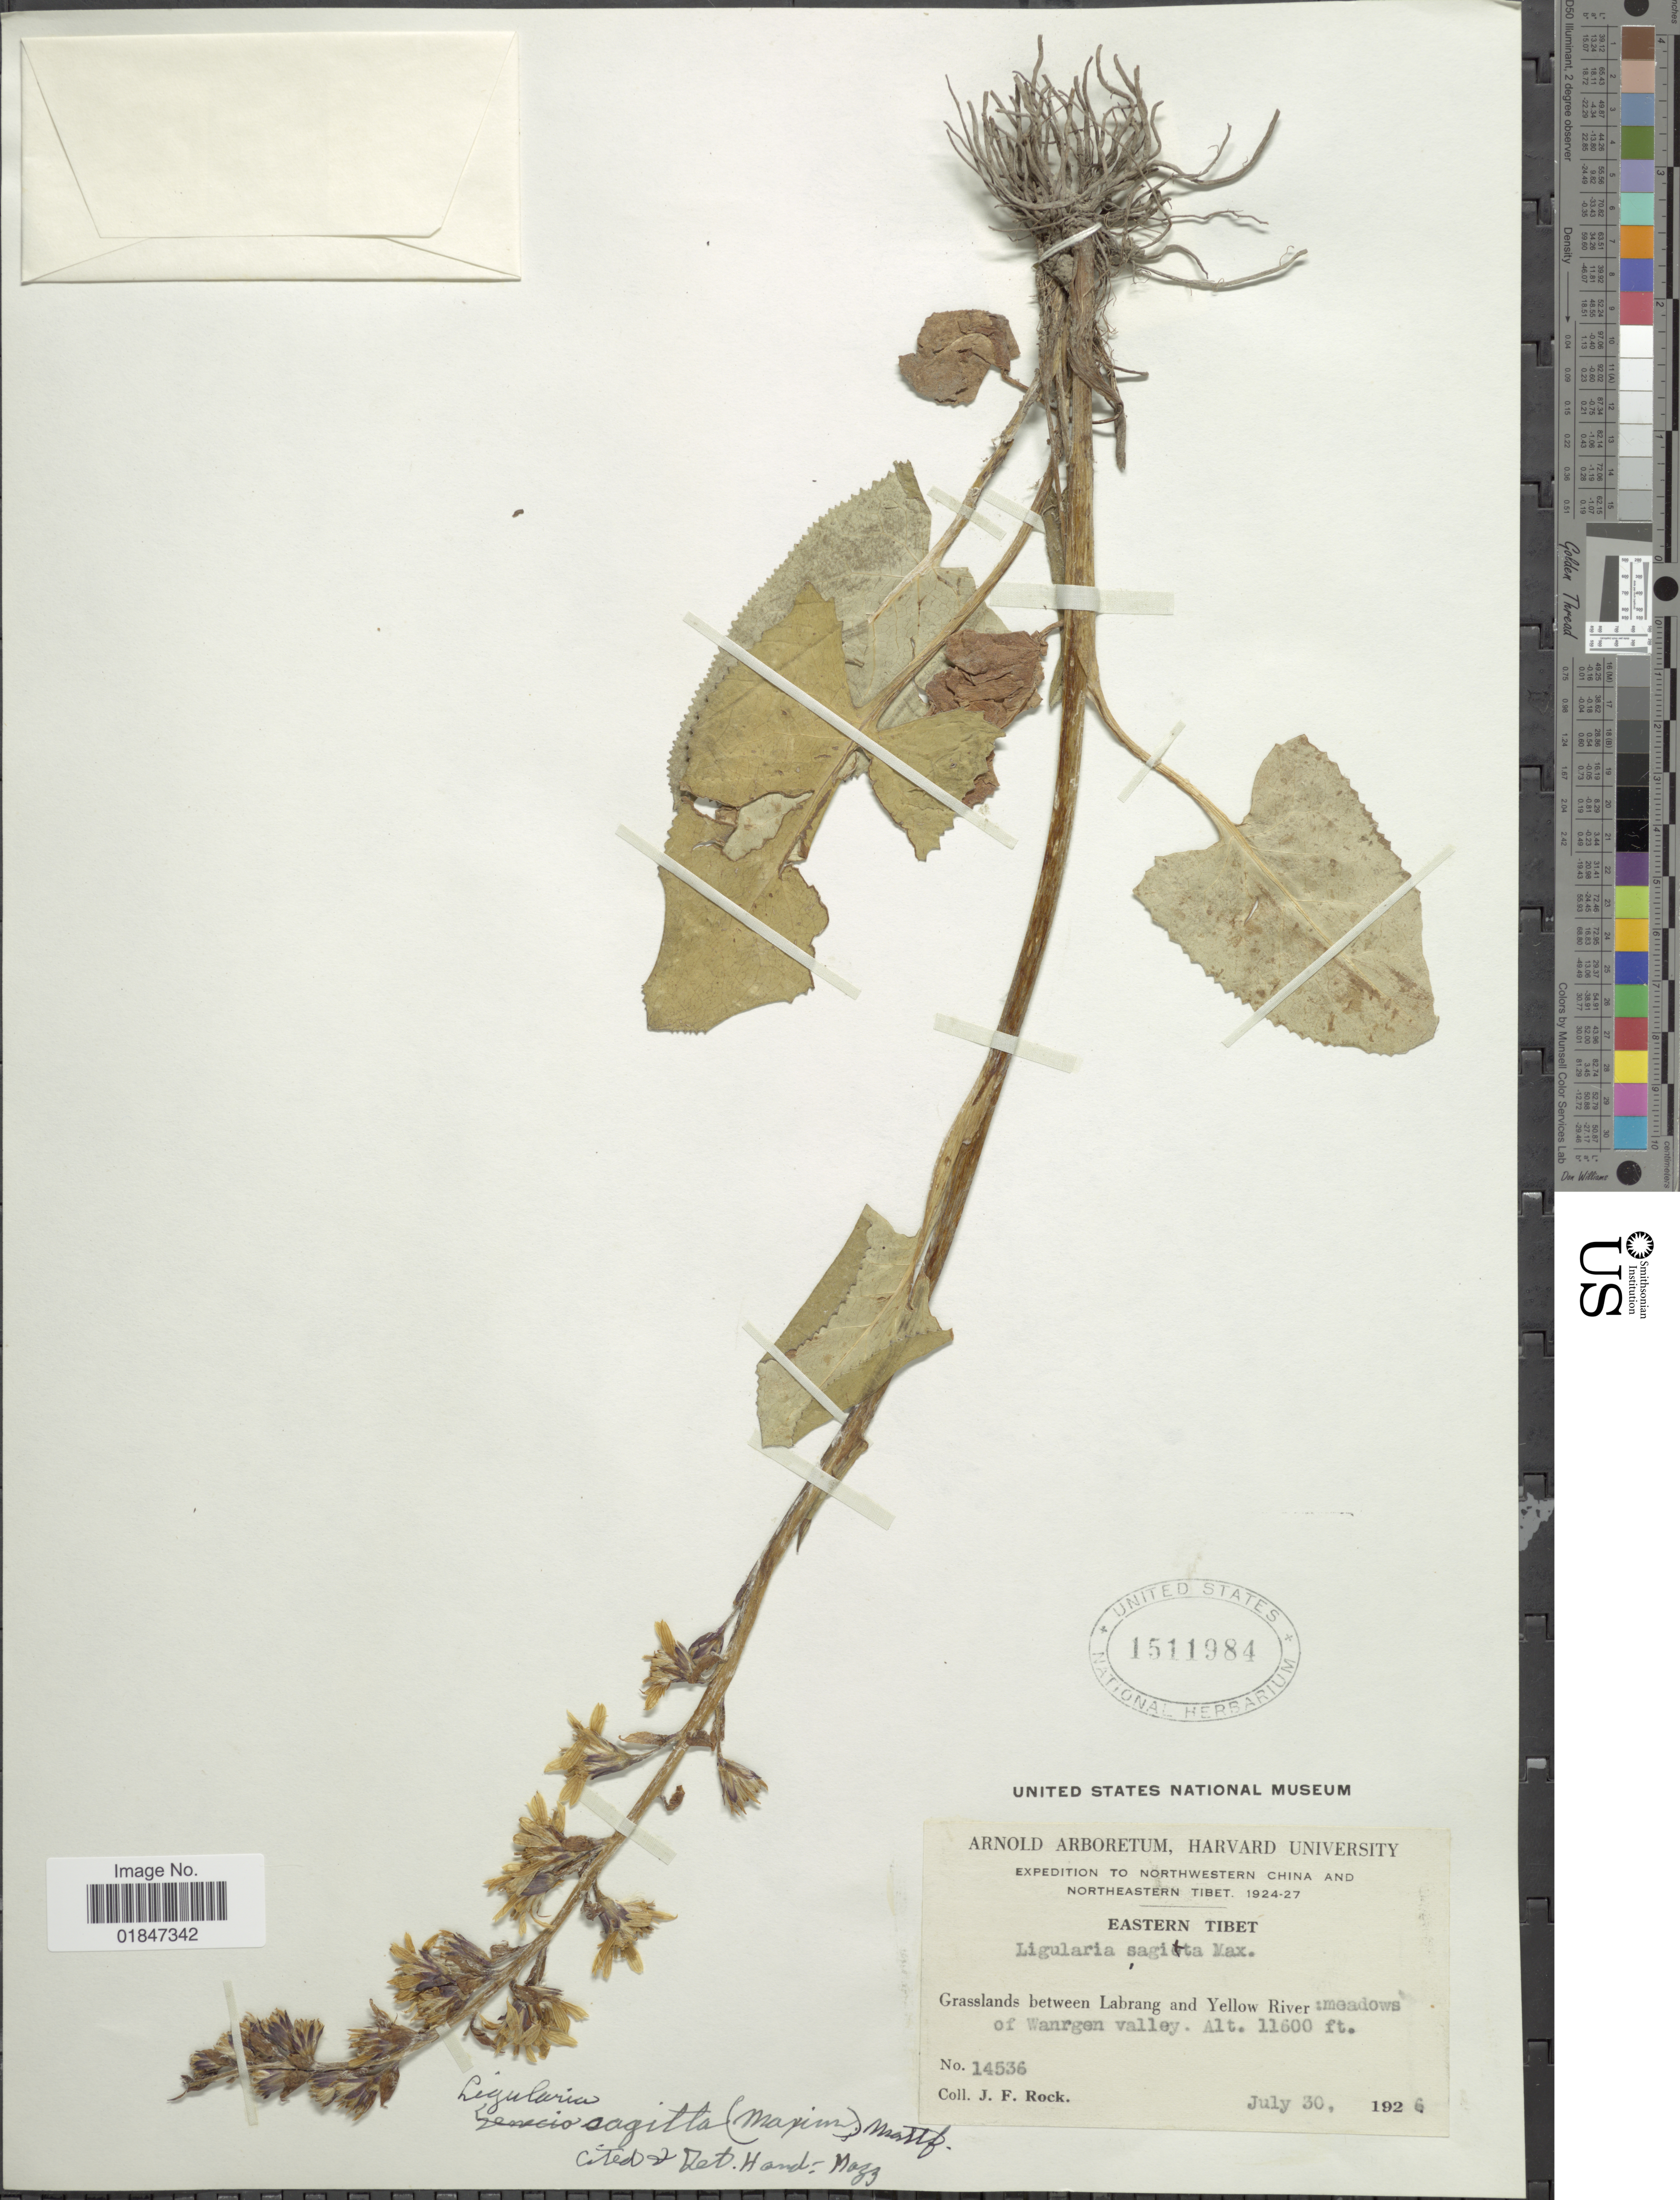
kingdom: Plantae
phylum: Tracheophyta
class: Magnoliopsida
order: Asterales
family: Asteraceae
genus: Ligularia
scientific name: Ligularia sagitta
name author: (Maxim.) Mattf. ex Rehder & Kobuski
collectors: J. Rock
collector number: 14536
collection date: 1926-07-30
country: China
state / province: Xizang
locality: Eastern Tibet, Grasslands between Labrang and Yellow River: meadows of Wanrgen valley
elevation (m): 3536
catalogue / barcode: US 1511984